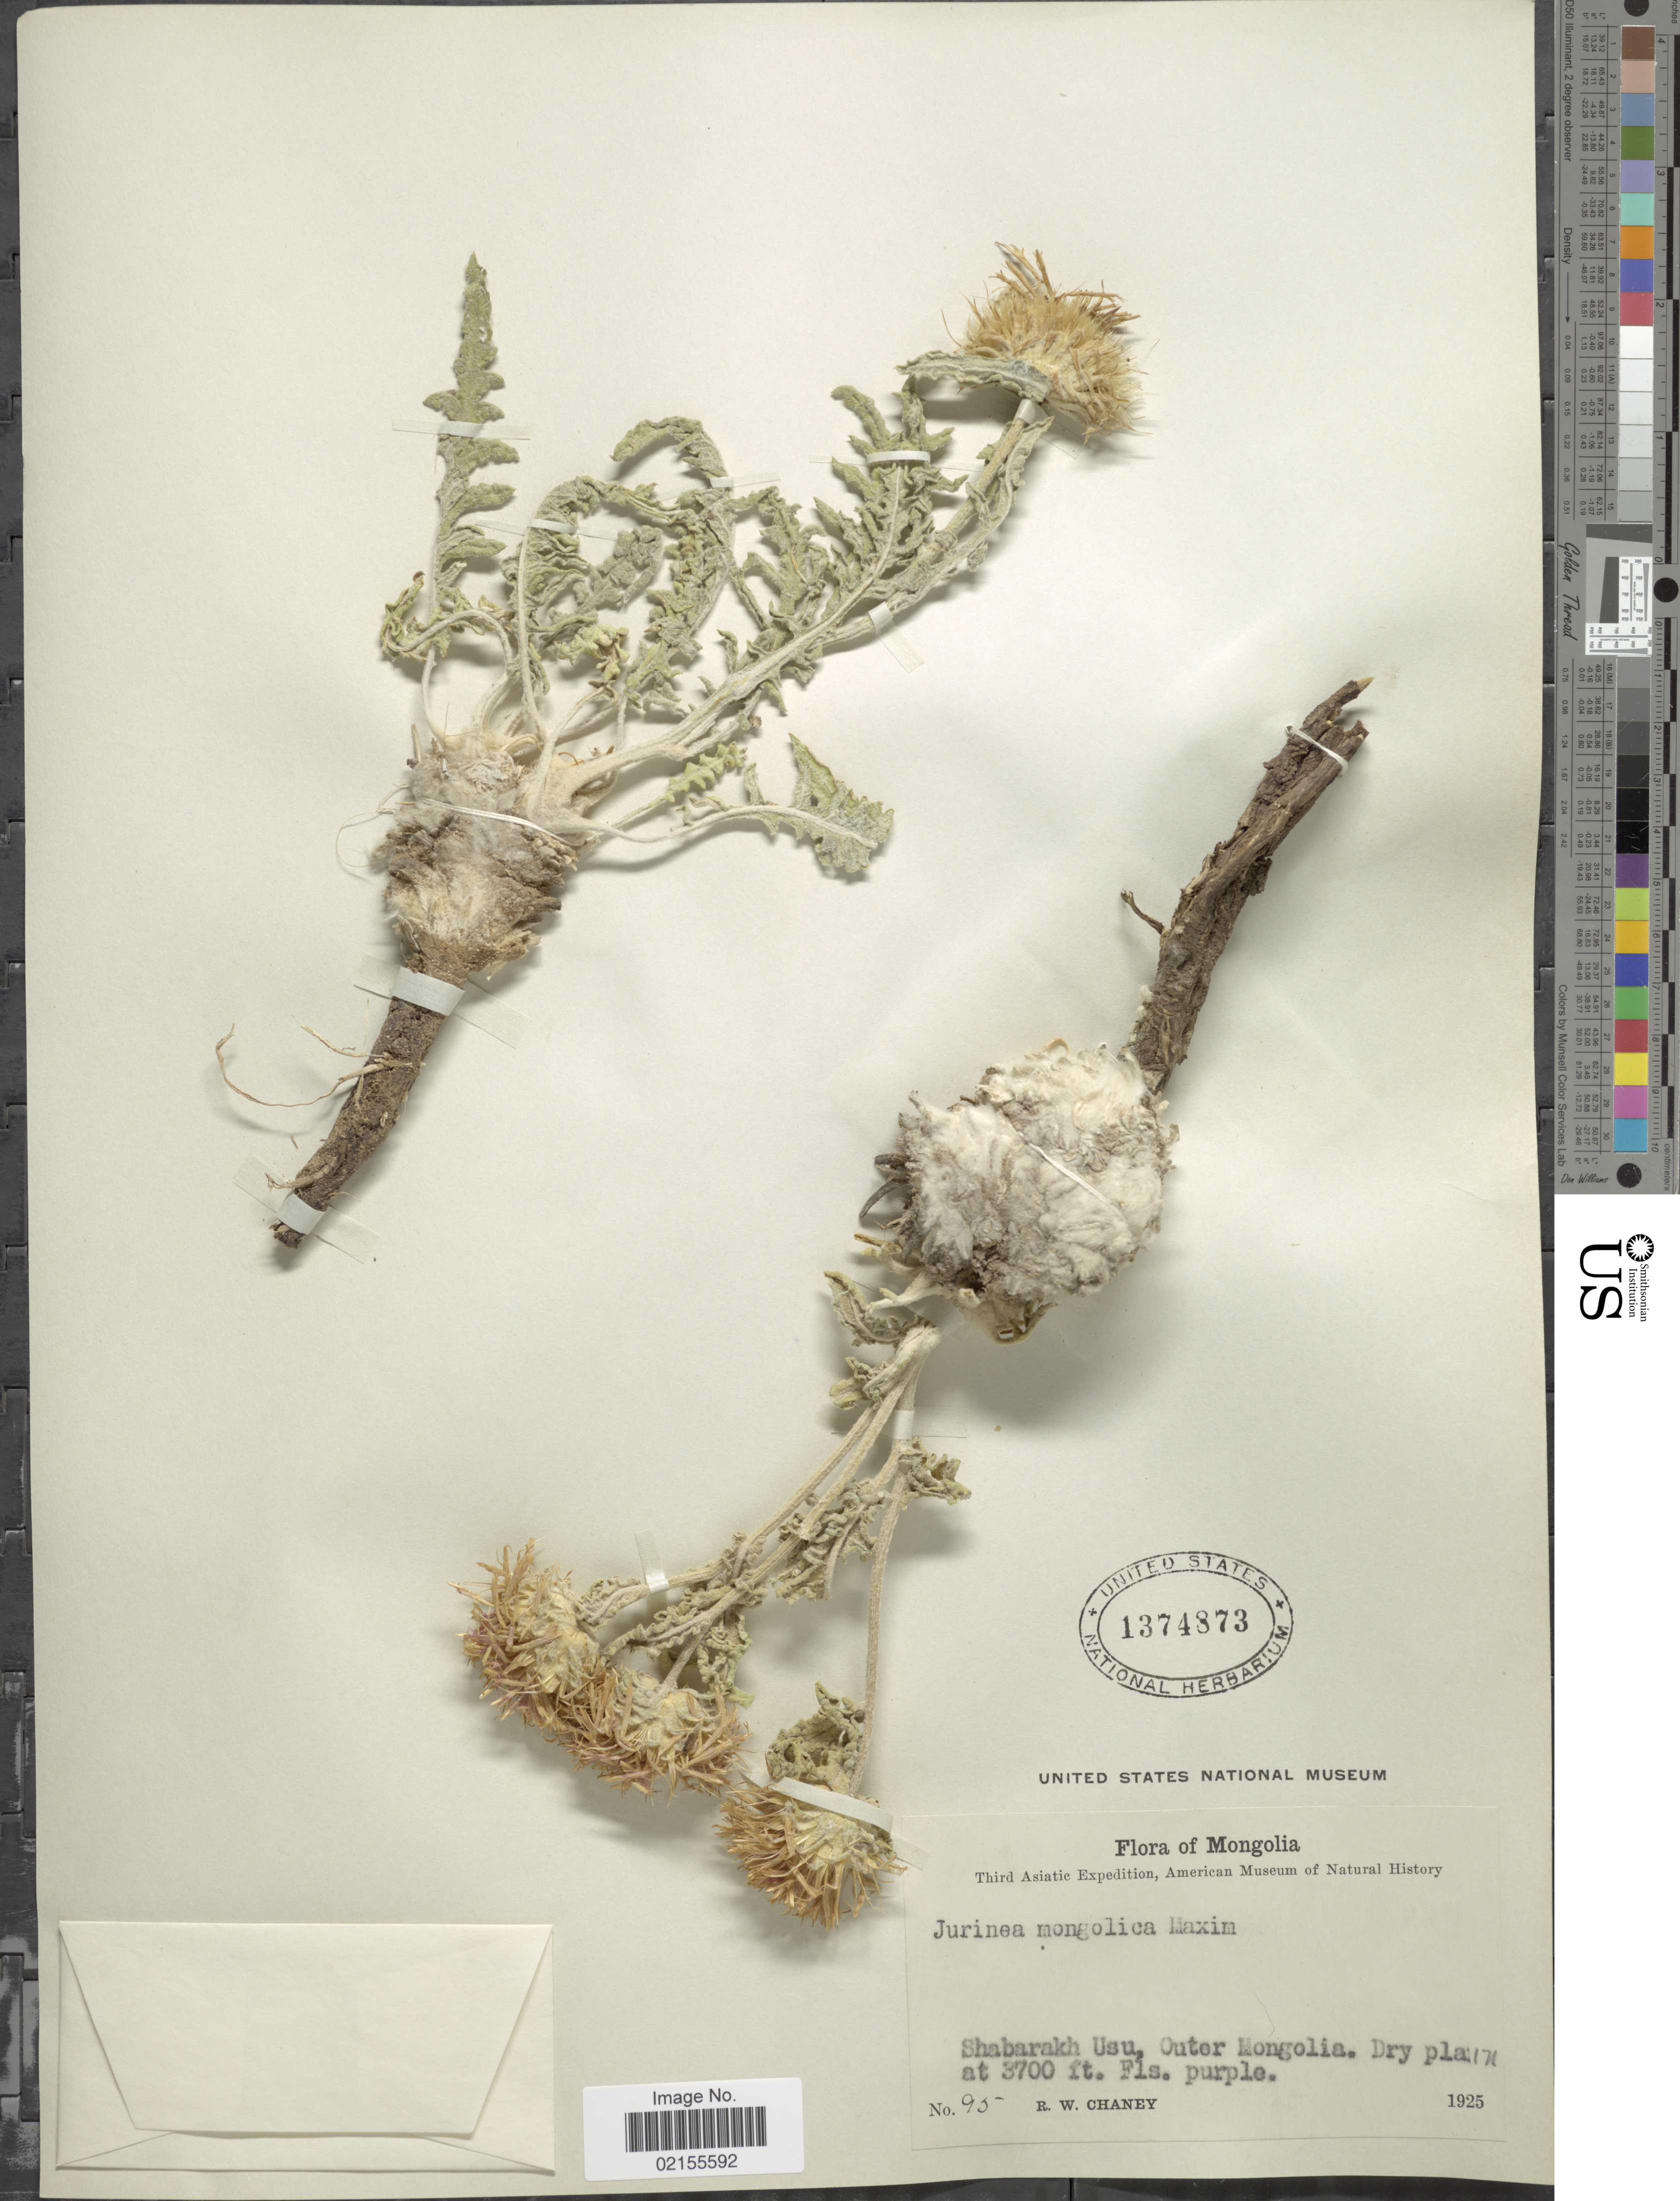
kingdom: Plantae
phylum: Tracheophyta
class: Magnoliopsida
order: Asterales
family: Asteraceae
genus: Jurinea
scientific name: Jurinea mongolica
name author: Maxim.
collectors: R. Chaney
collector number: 95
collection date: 1925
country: China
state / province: Nei Monggol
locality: Mongolia, Shabarakh Usu, Outer Mongoloiia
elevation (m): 1128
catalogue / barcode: US 1374873